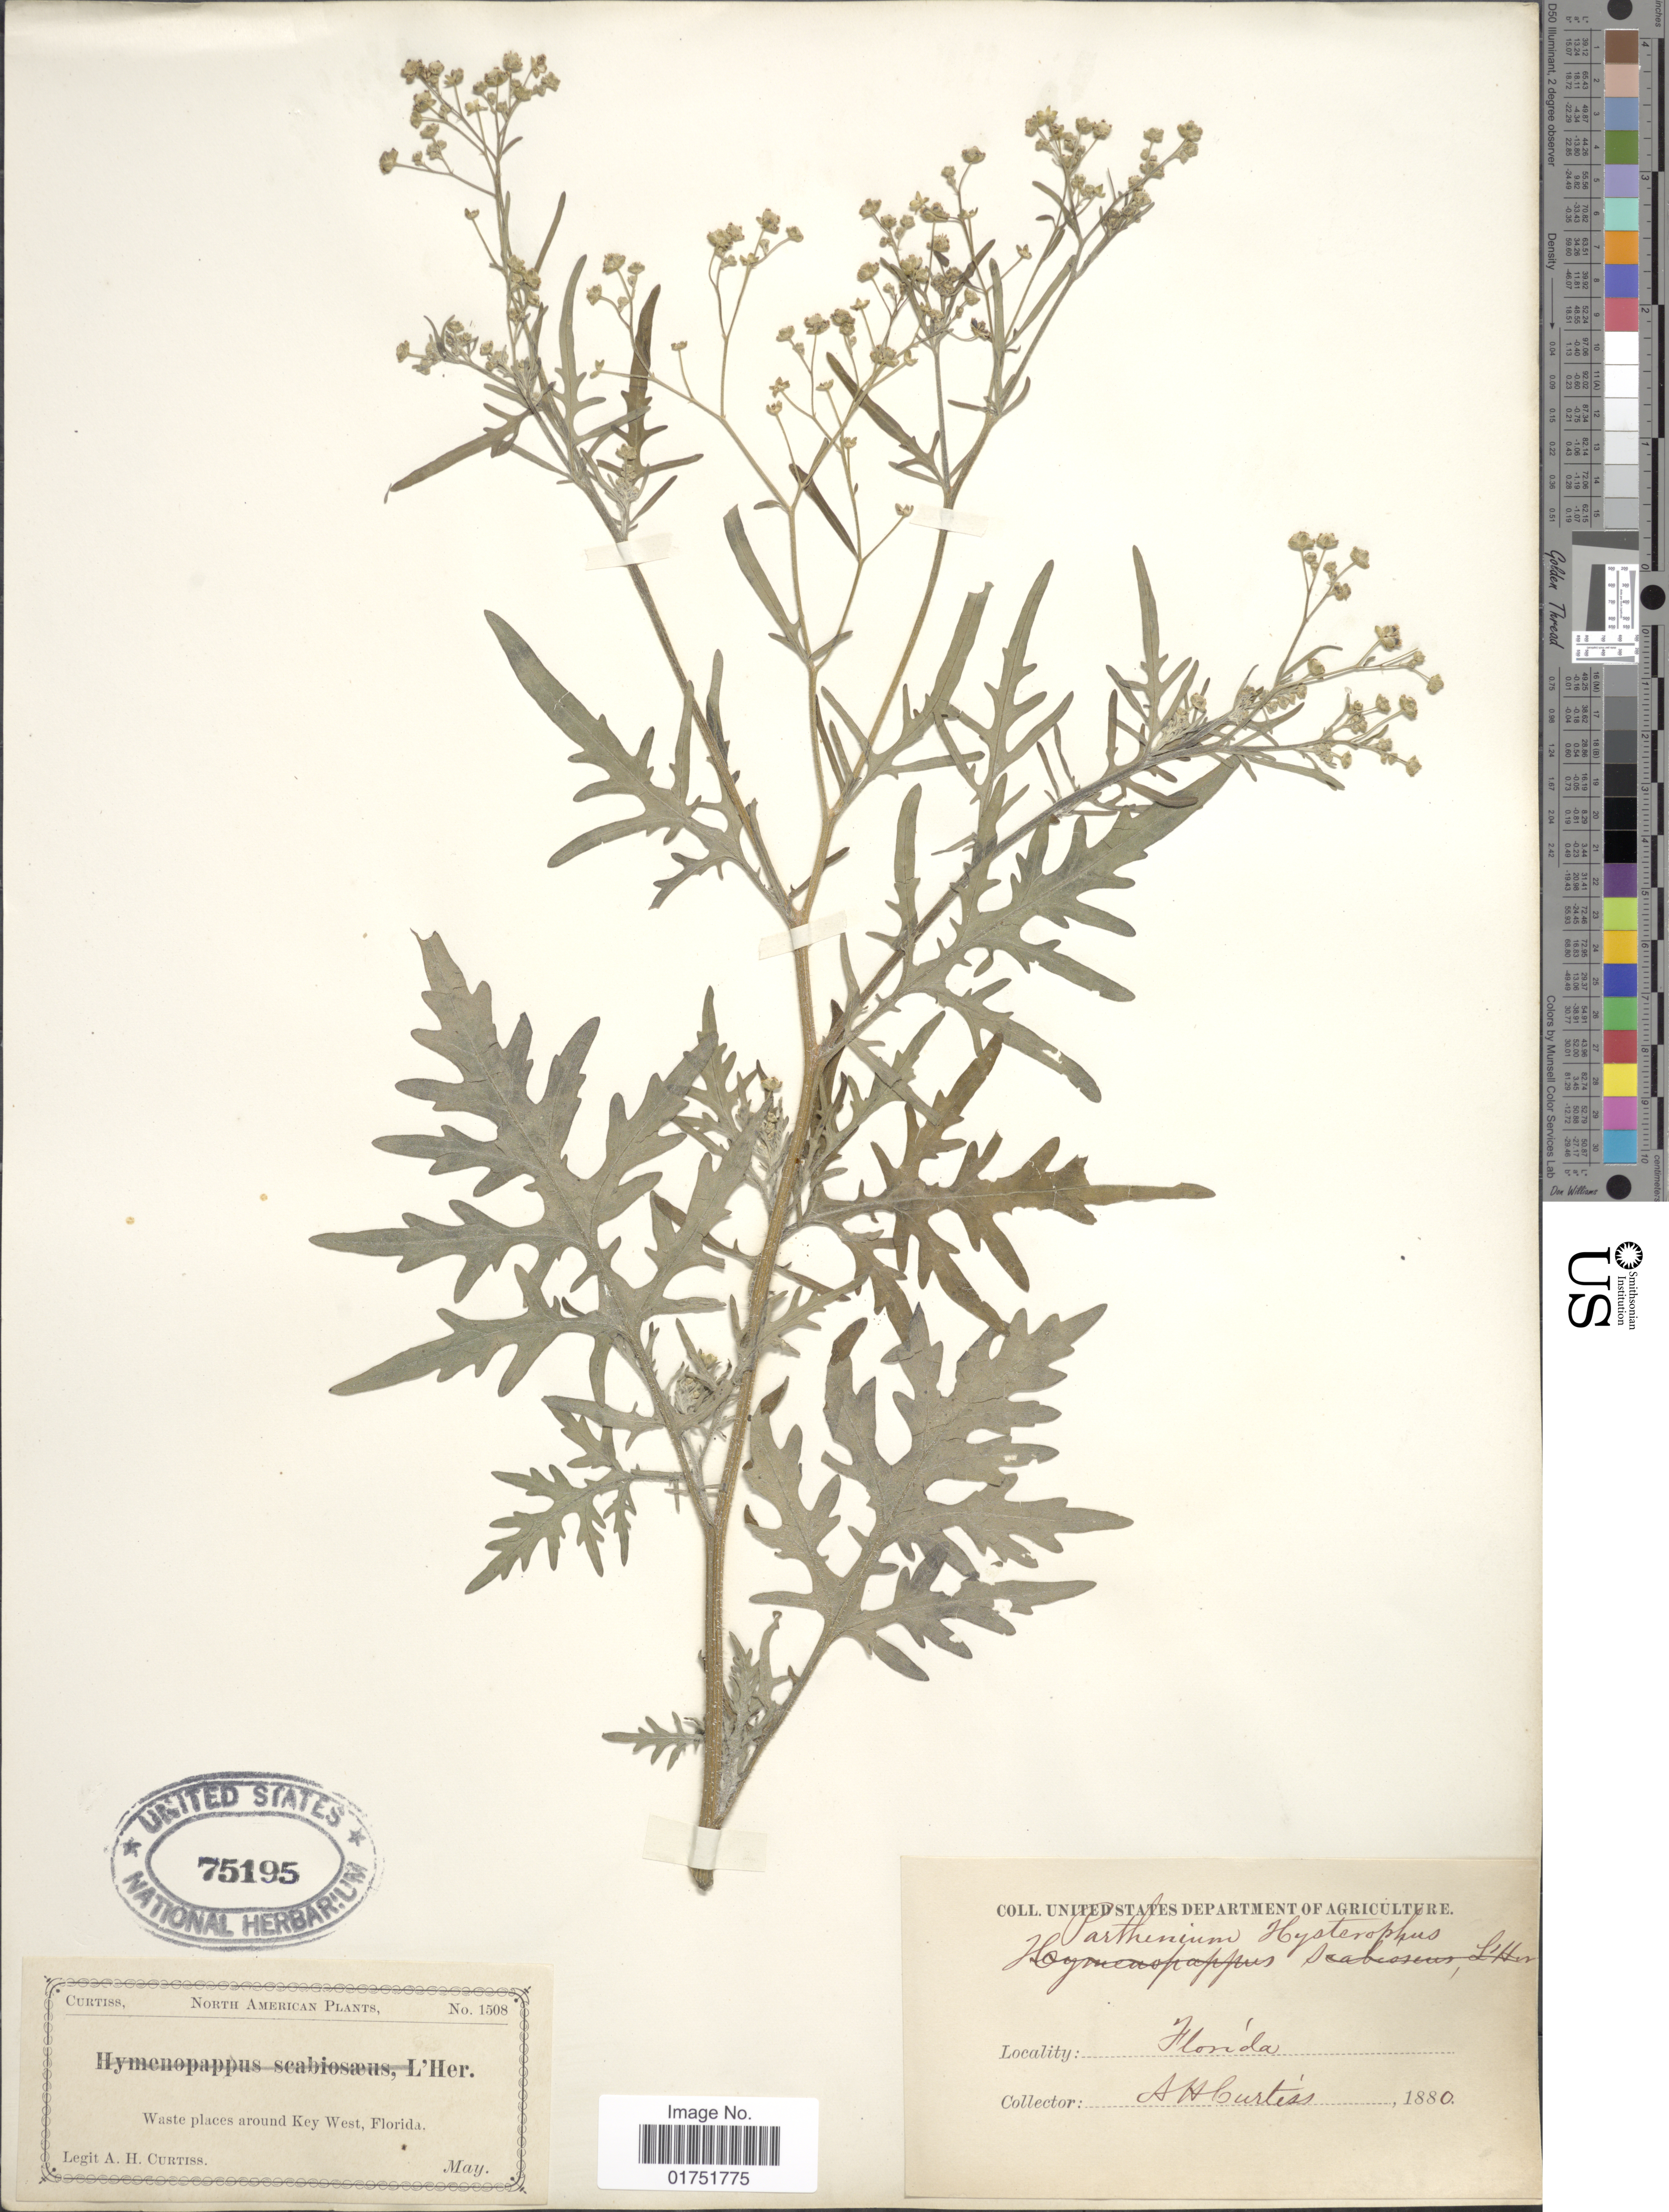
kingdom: Plantae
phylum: Tracheophyta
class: Magnoliopsida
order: Asterales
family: Asteraceae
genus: Parthenium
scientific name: Parthenium hysterophorus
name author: L.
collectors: A. H. Curtiss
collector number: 1508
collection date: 1880-05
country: United States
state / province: Florida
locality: North America, around Key West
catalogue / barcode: US 75195